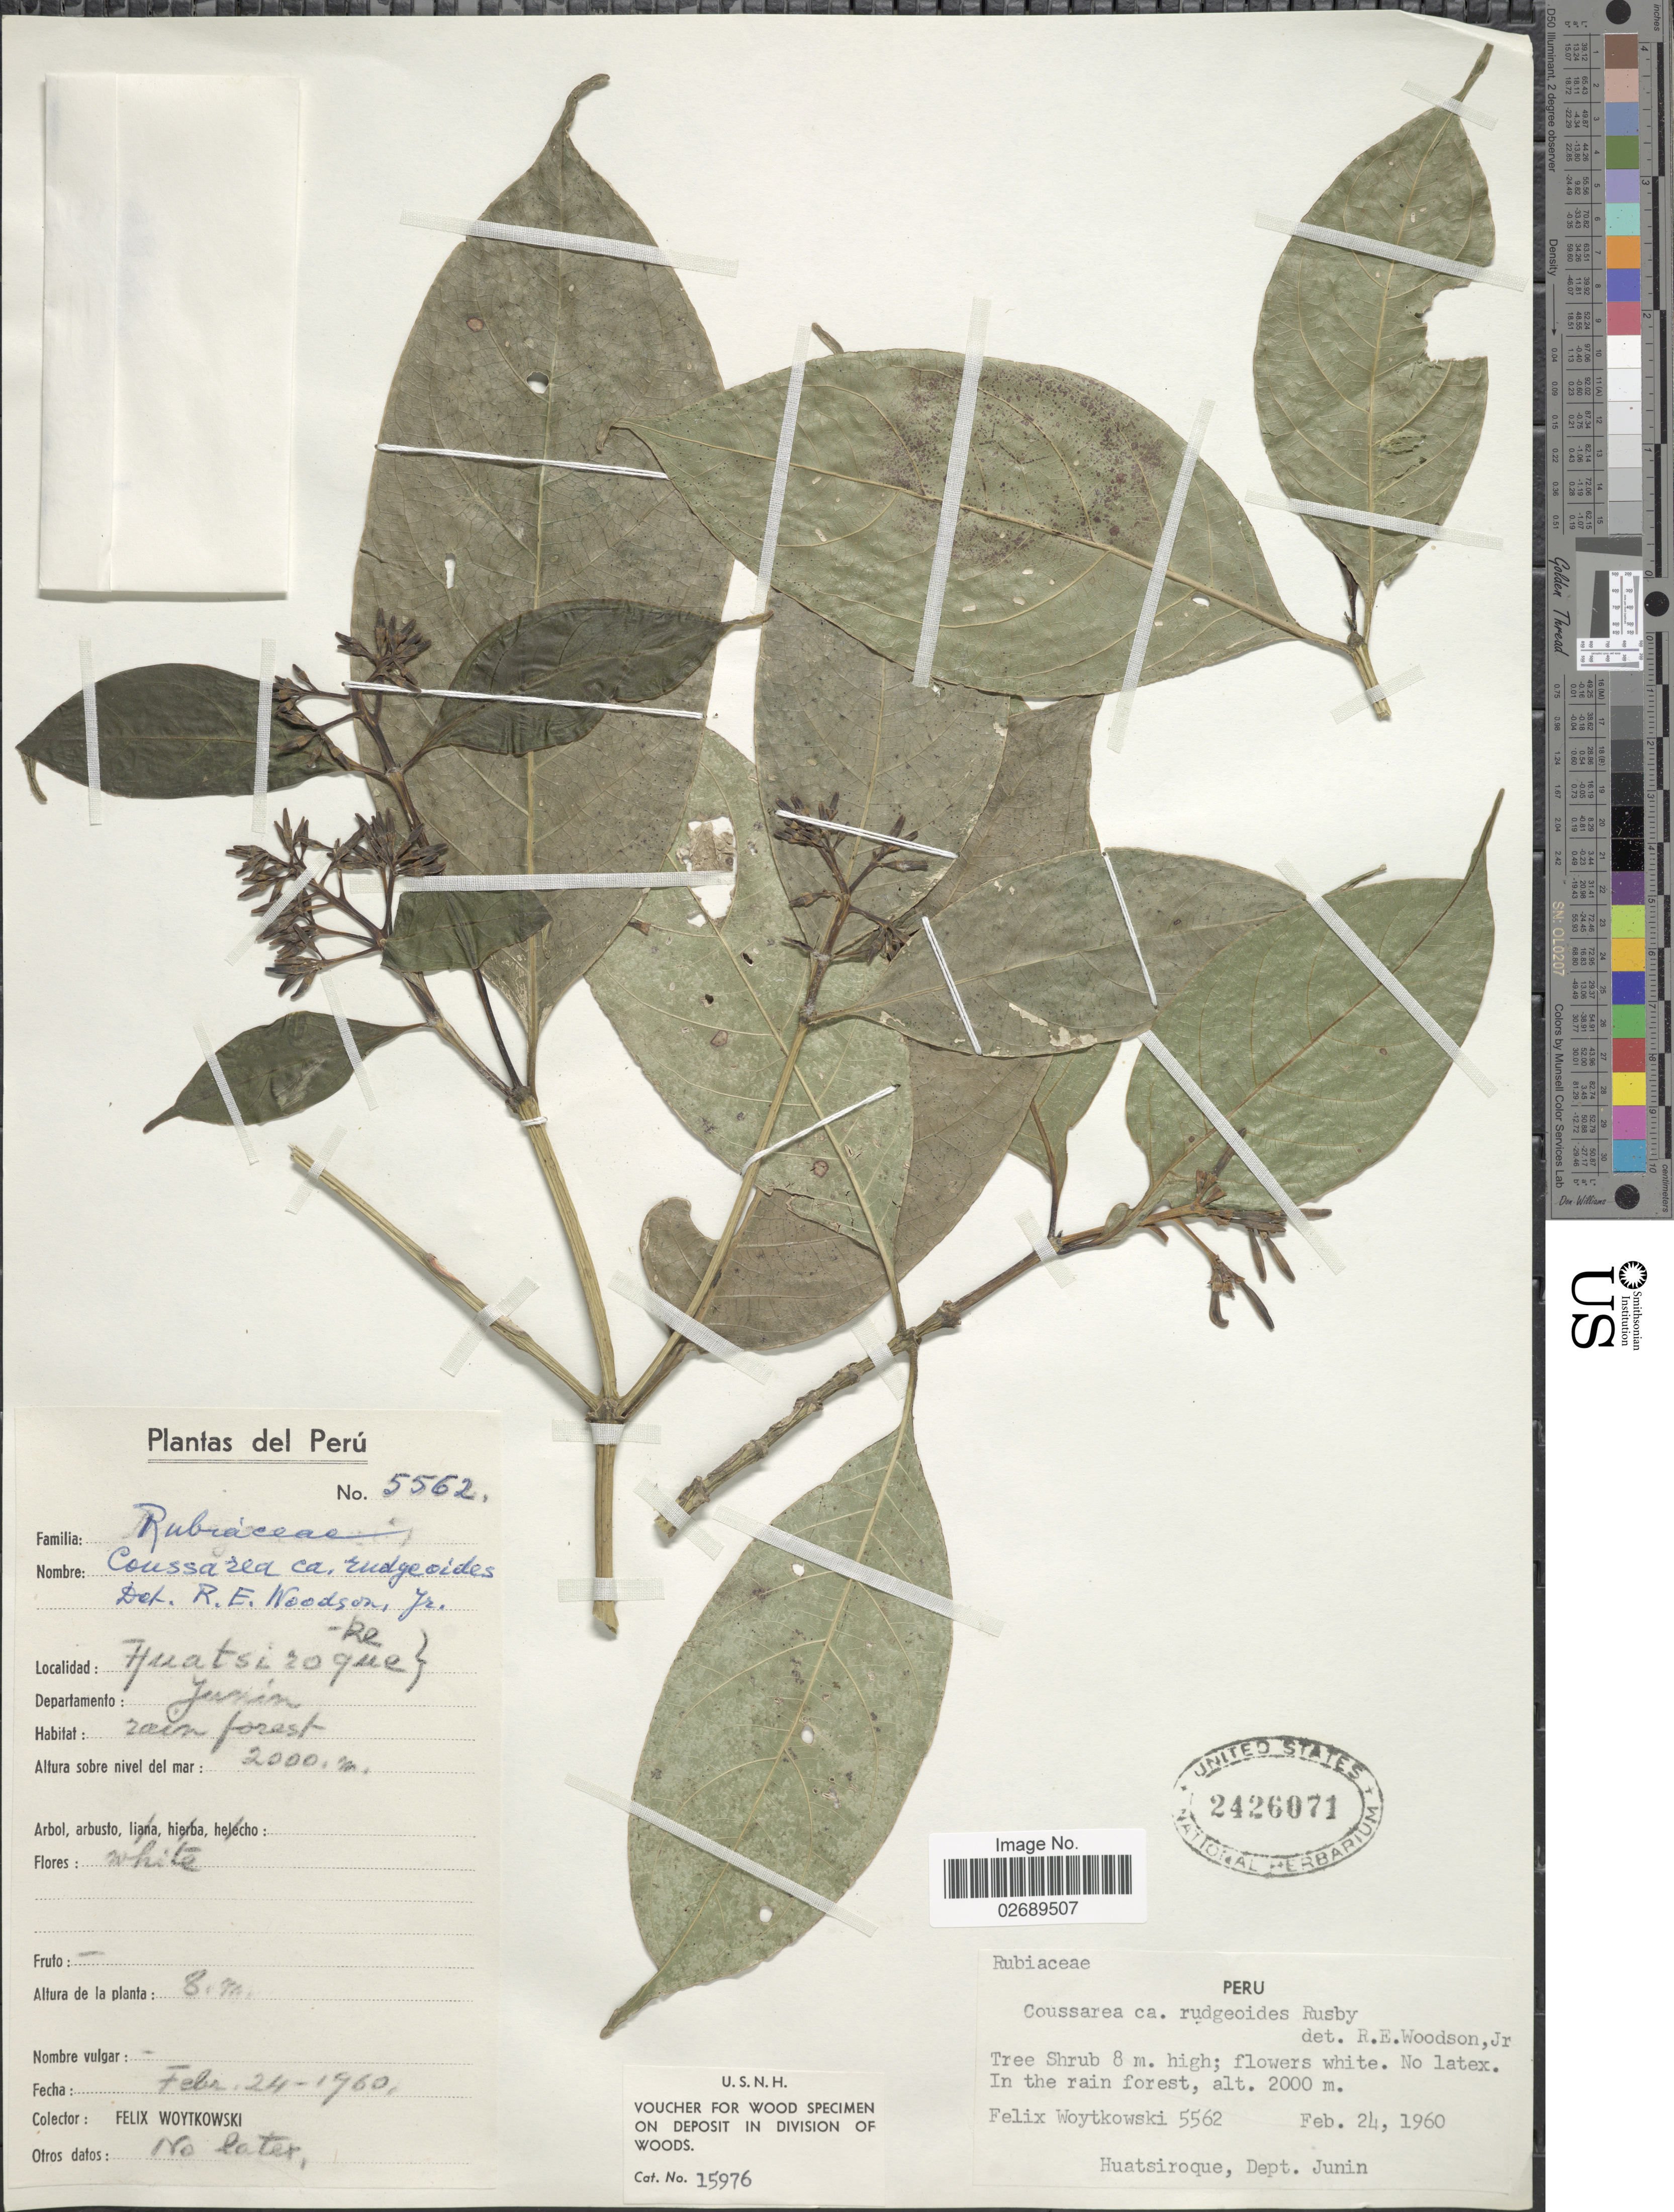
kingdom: Plantae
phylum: Tracheophyta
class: Magnoliopsida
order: Gentianales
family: Rubiaceae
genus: Coussarea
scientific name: Coussarea rudgeoides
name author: Rusby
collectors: F. Woytkowski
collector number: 5562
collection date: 1960-02-24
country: Peru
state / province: Junín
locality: Huatsiroque, Dept. Junin, rain forest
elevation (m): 2000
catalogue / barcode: US 2426071